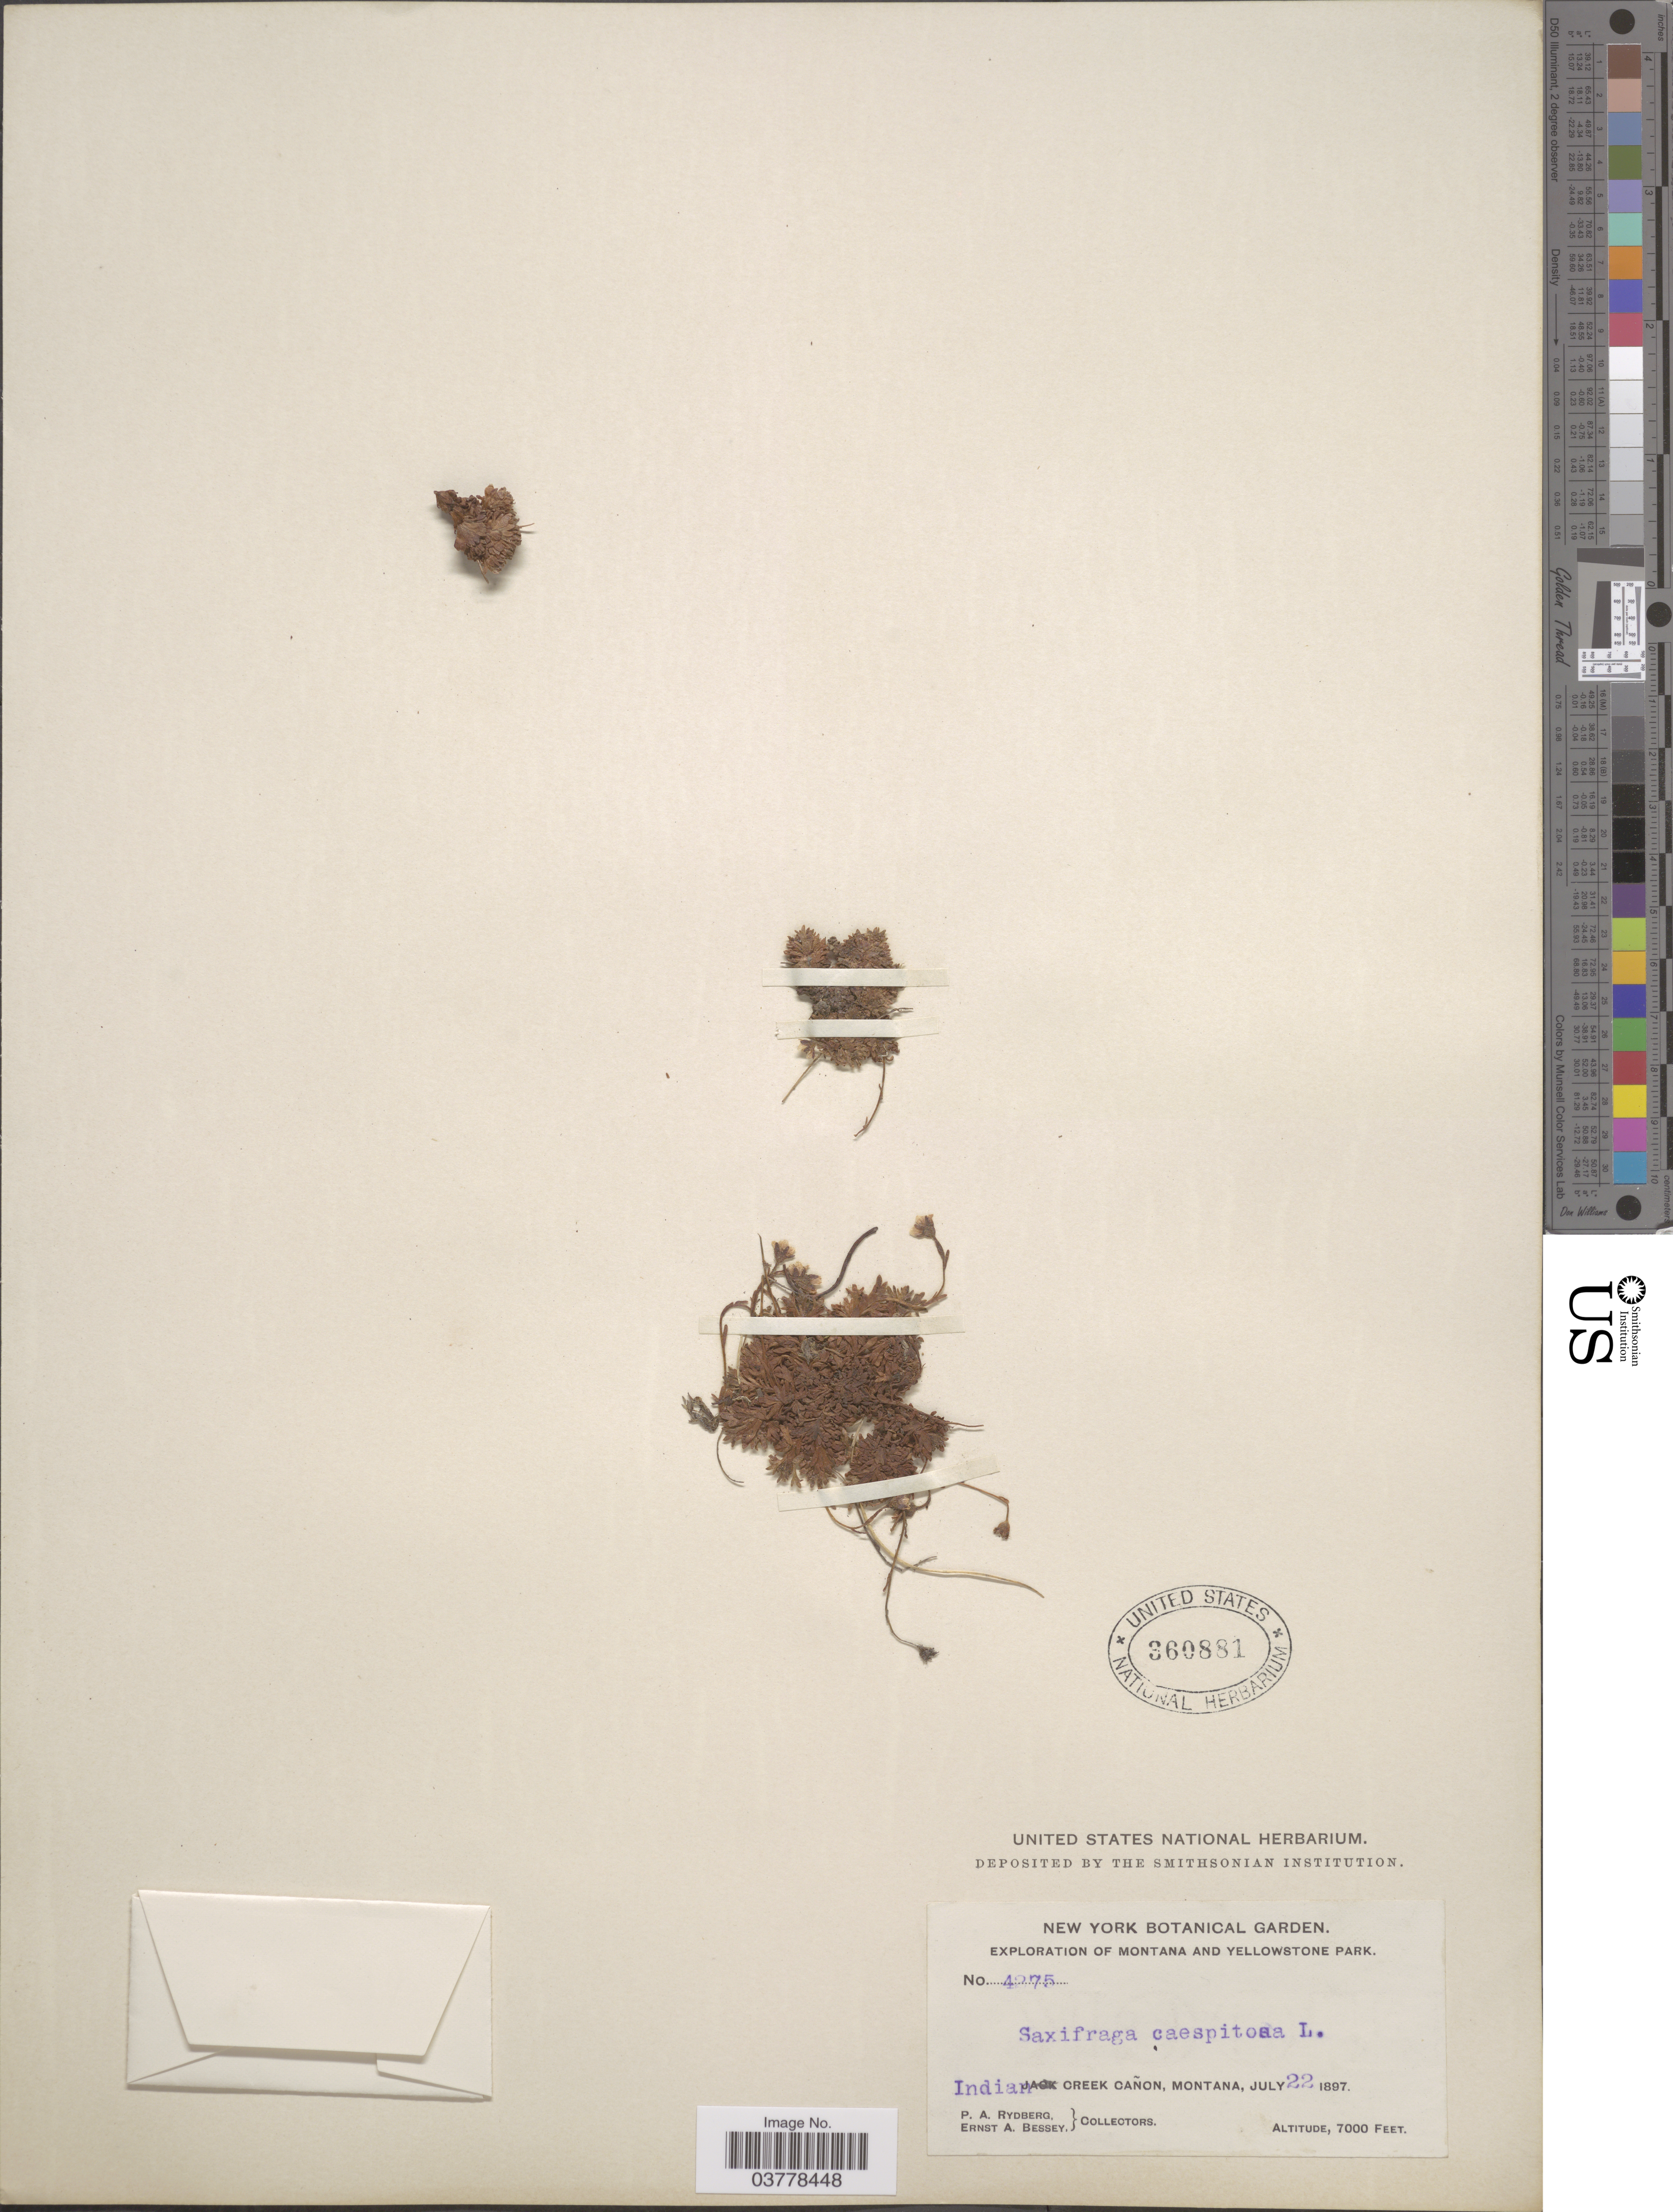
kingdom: Plantae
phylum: Tracheophyta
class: Magnoliopsida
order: Saxifragales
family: Saxifragaceae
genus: Saxifraga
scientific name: Saxifraga caespitosa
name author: L.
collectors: P. A. Rydberg & E. A. Bessey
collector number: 4275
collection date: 1897-07-22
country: United States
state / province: Montana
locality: Yellowstone Park. Indian Creek Cañon.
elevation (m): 2134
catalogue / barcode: US 360881